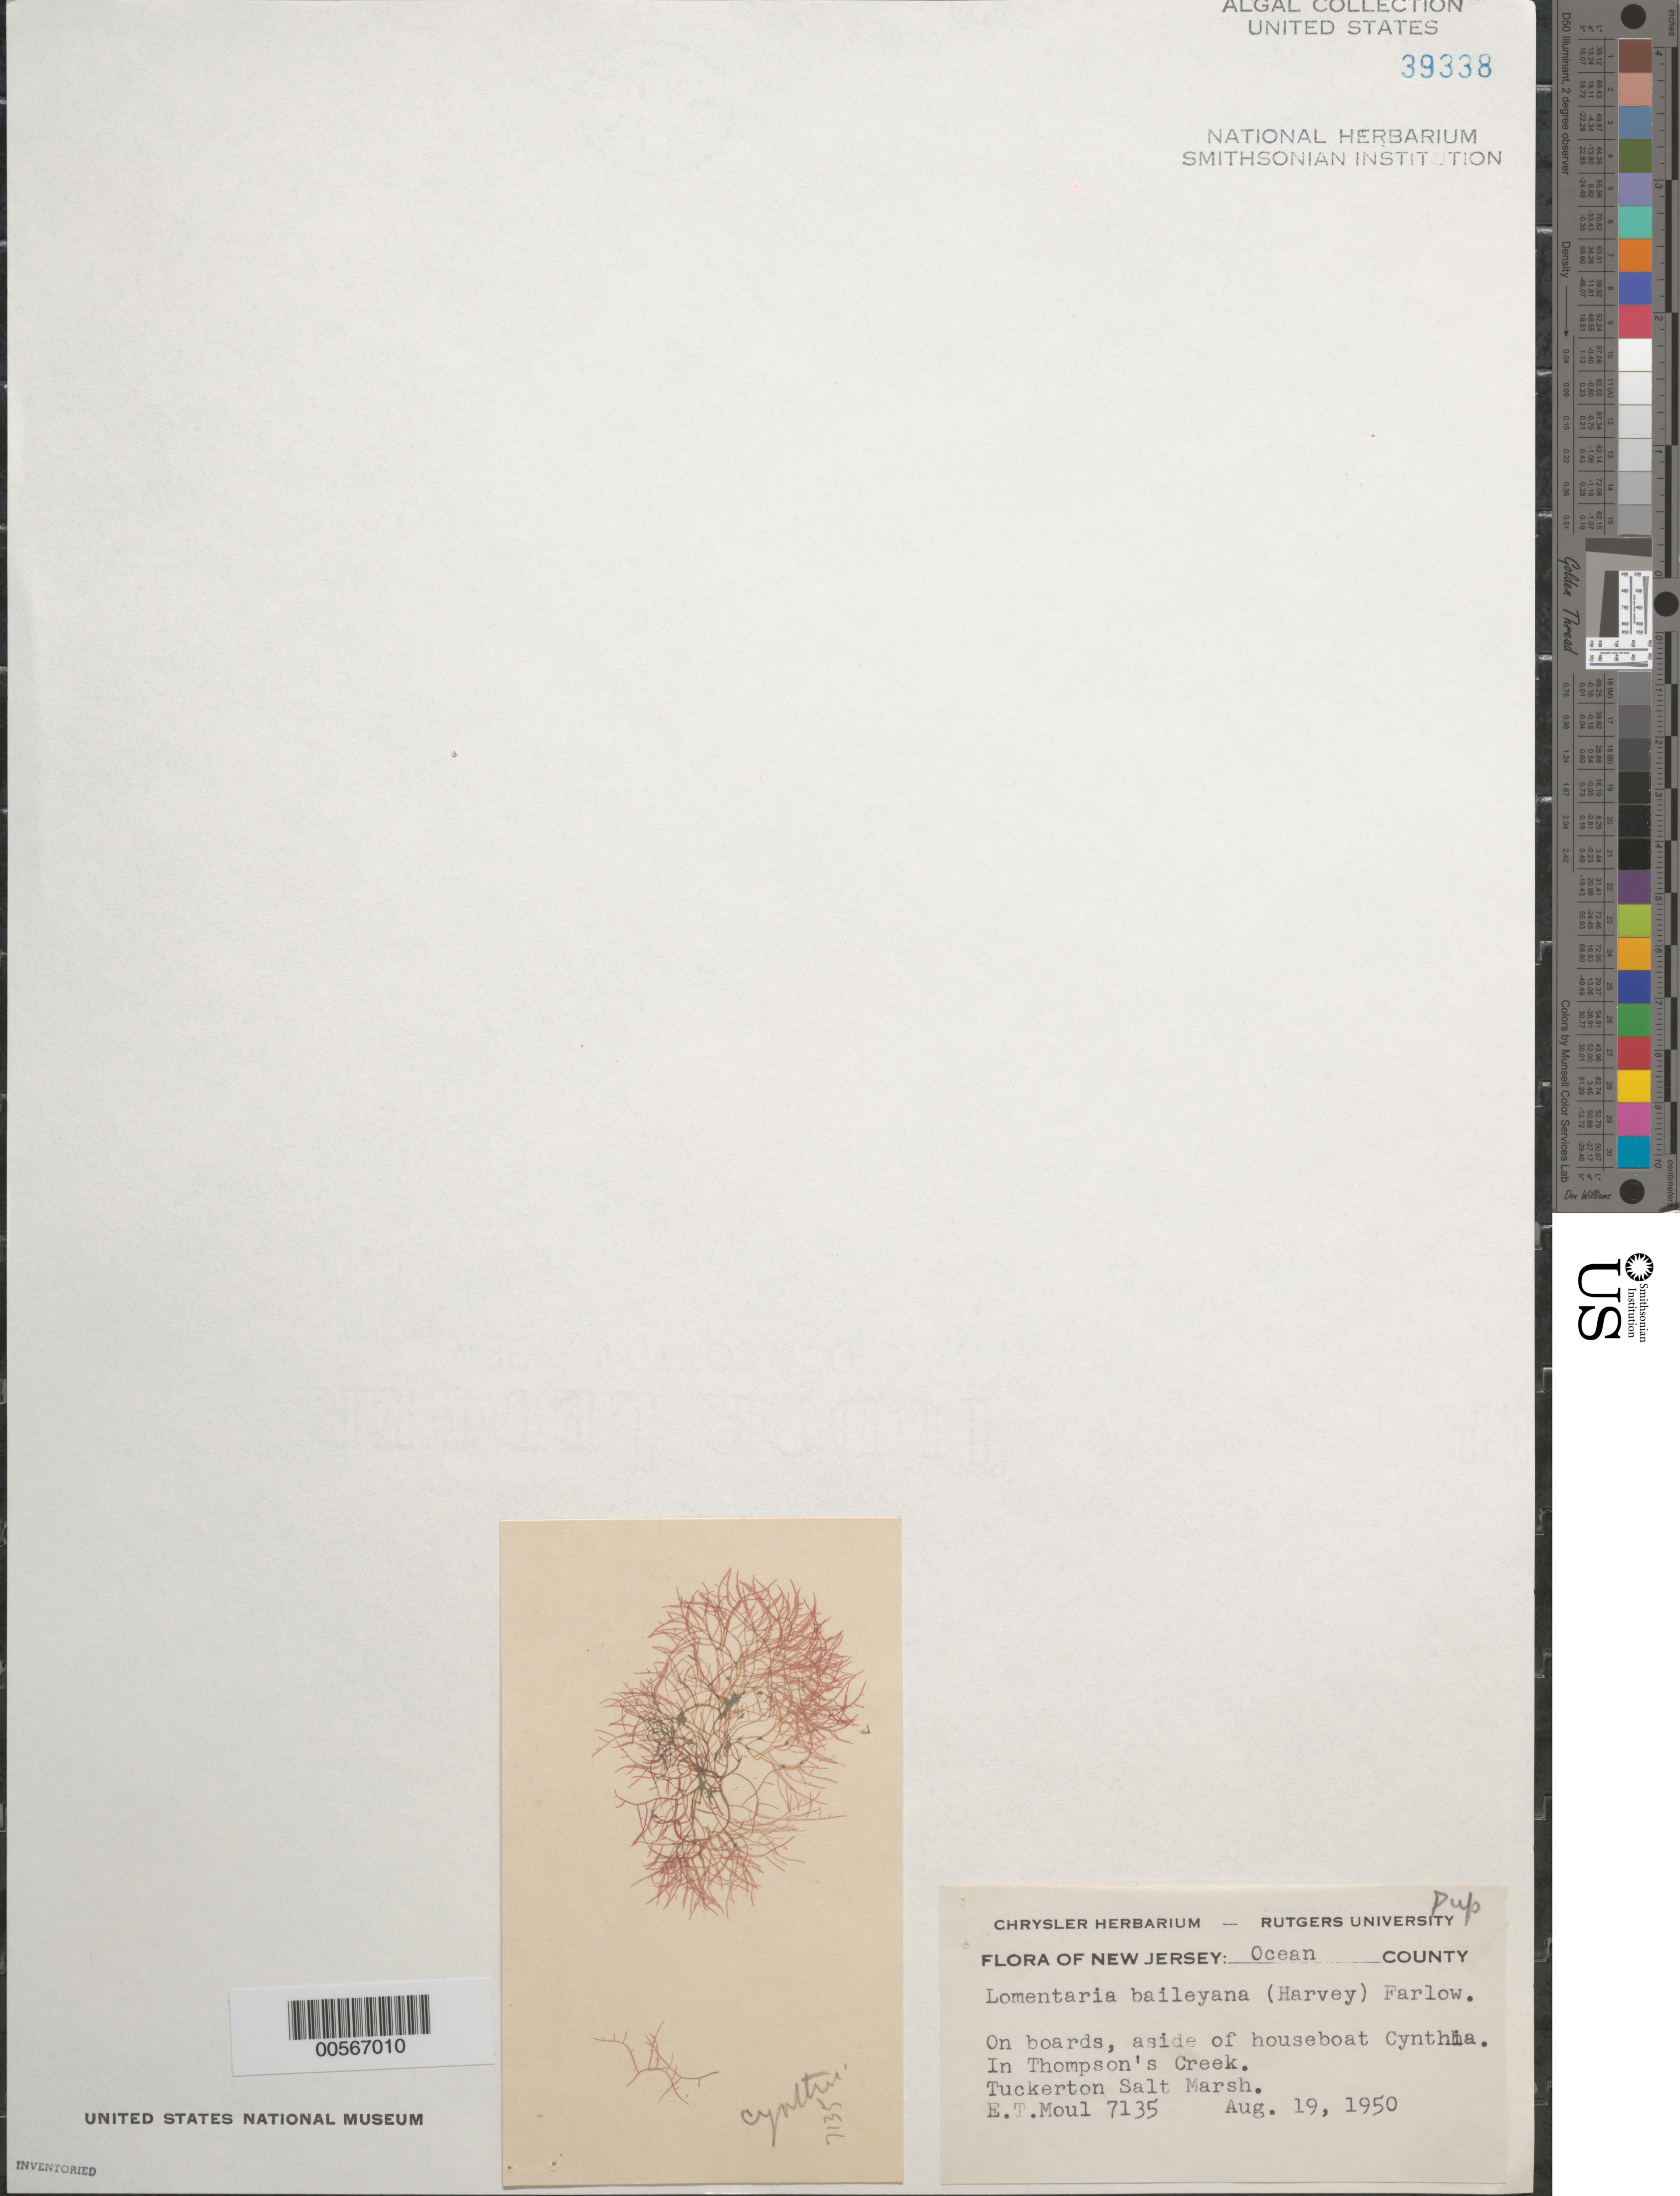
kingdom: Plantae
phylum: Rhodophyta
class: Florideophyceae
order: Rhodymeniales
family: Lomentariaceae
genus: Hooperia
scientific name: Hooperia divaricata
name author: (Durant) M.J. Wynne et al.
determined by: Algae name updating Project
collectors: E. T. Moul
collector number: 7135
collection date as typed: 19 Aug 1950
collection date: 1950-08-19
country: United States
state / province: New Jersey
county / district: Ocean County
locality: Thompson's Creek, Tuckerton salt marsh, houseboat Cynthia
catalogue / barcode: US 39338